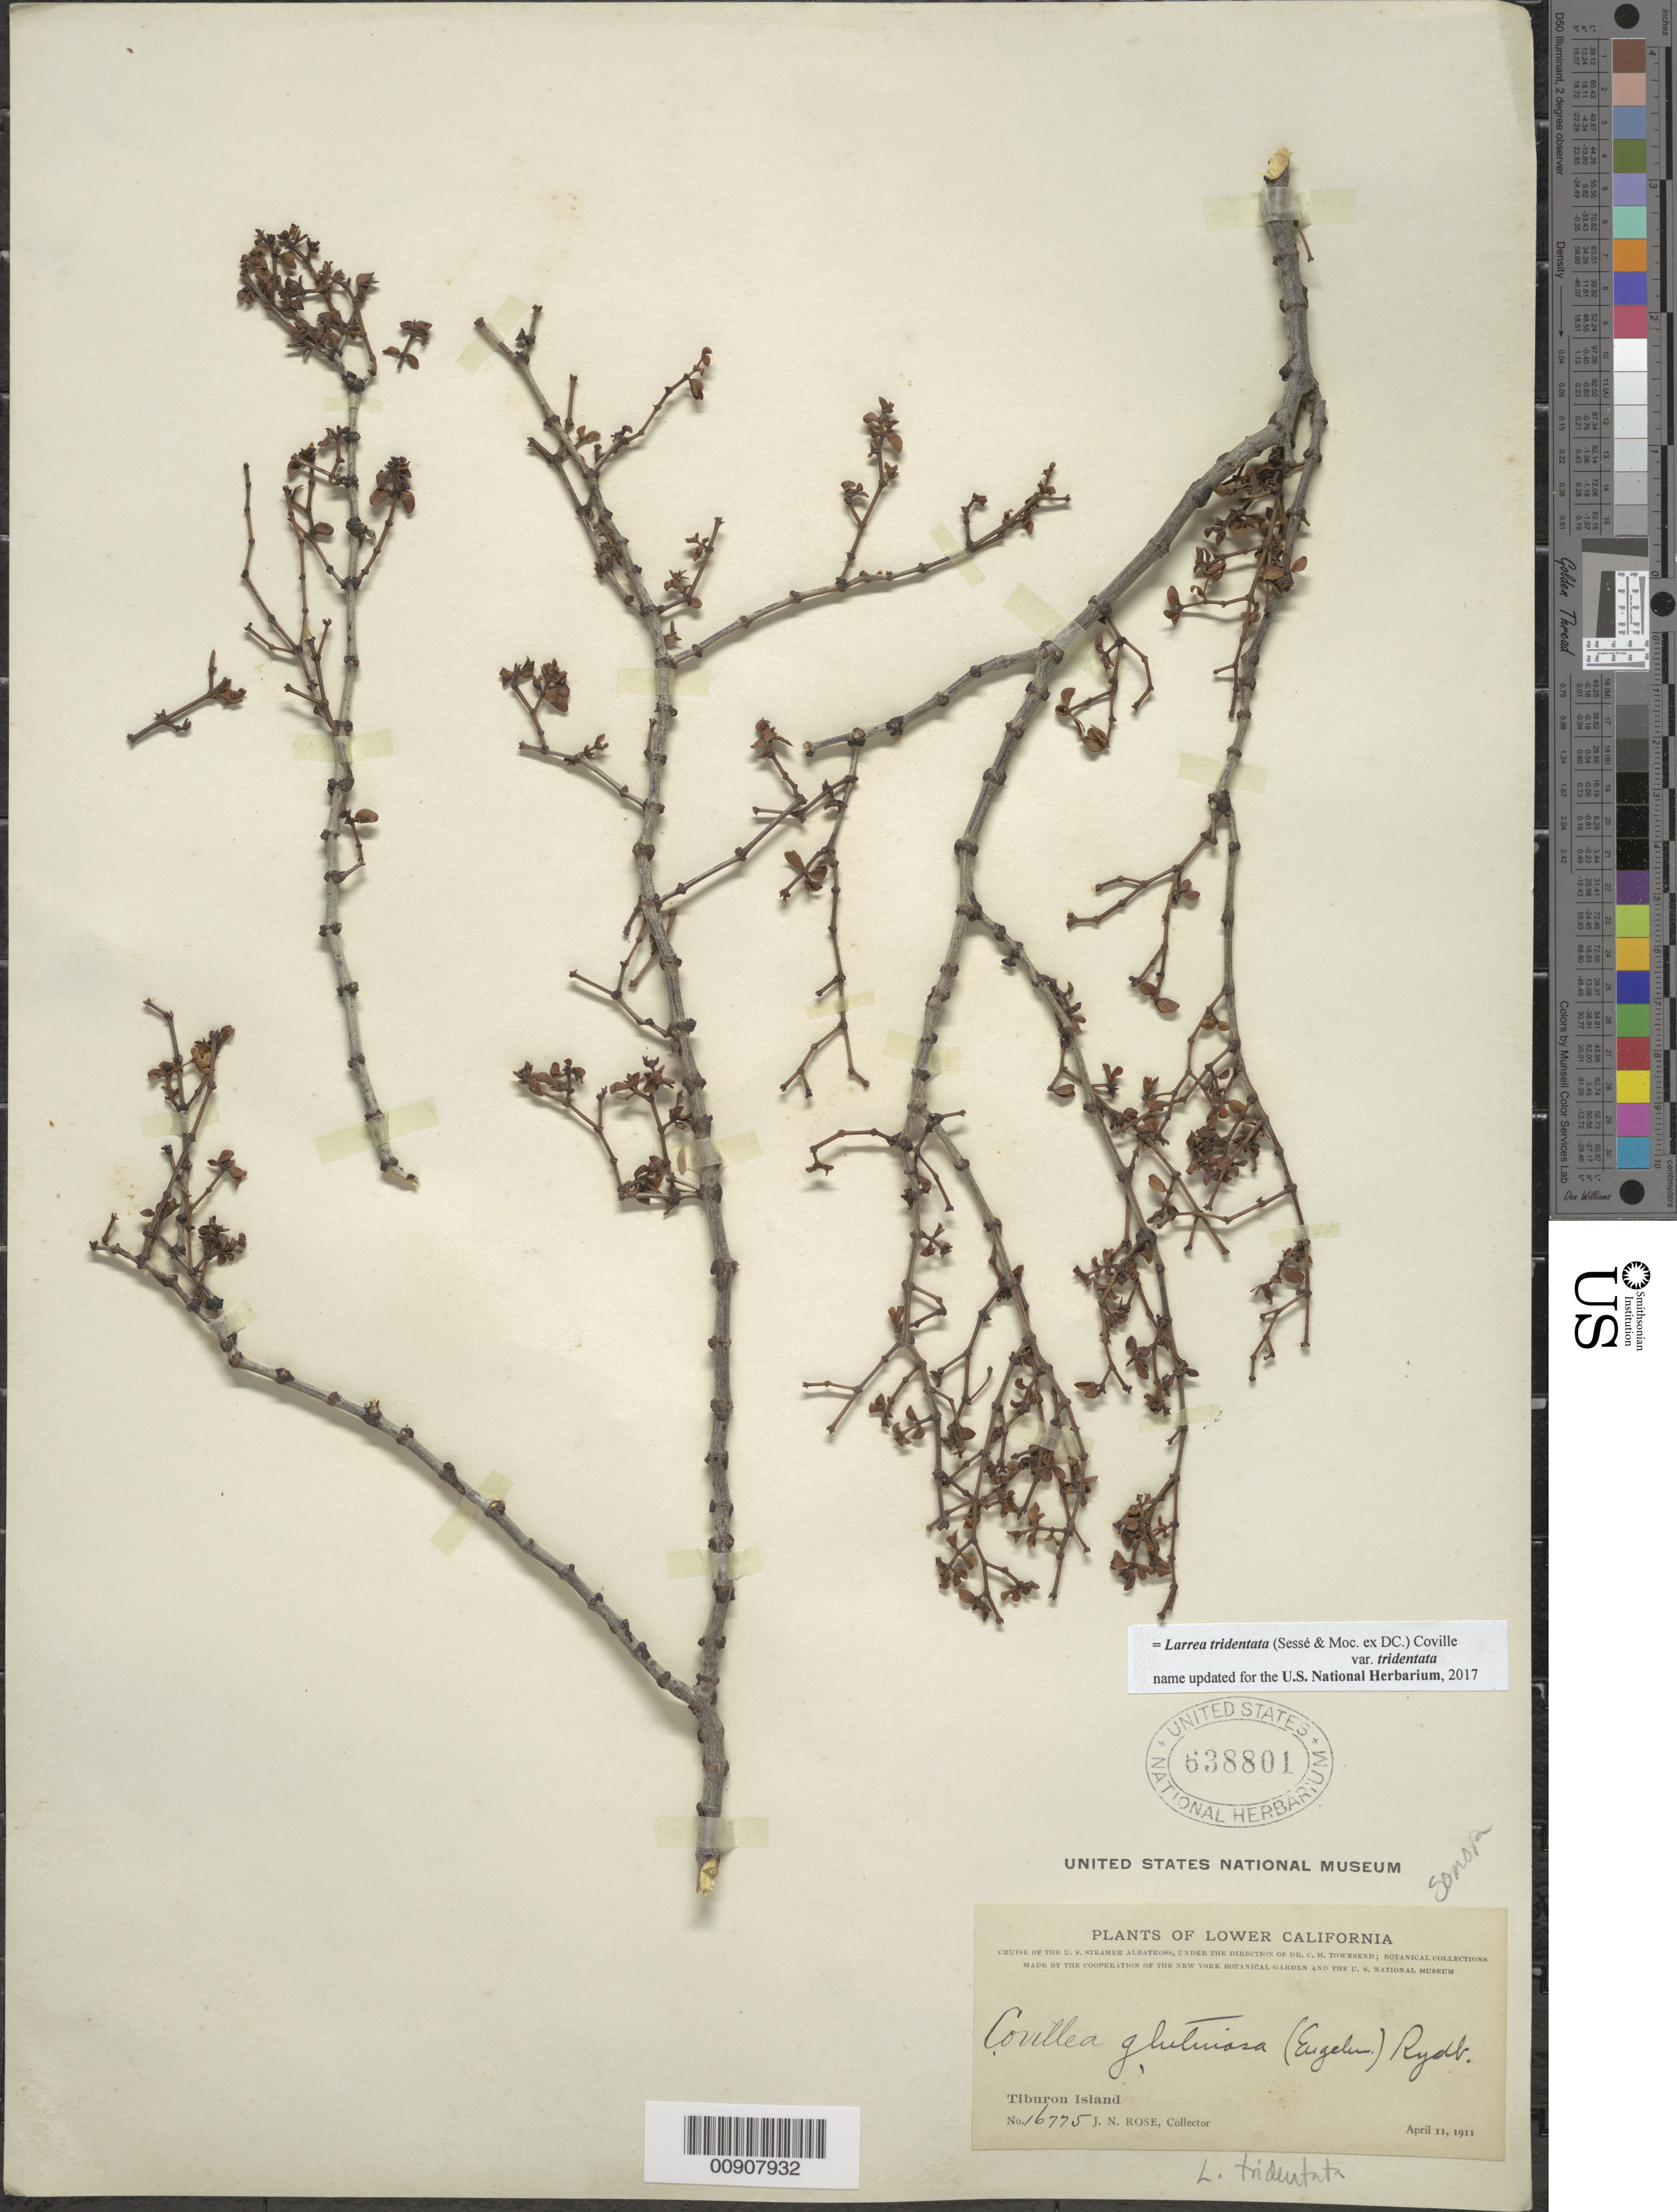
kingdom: Plantae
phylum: Tracheophyta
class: Magnoliopsida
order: Zygophyllales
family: Zygophyllaceae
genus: Larrea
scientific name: Larrea tridentata var. tridentata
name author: (Sessé & Moc. ex DC.) Coville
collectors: J. N. Rose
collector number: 16775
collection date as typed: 11 Apr 1911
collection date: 1911-04-11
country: Mexico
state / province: Sonora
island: Tiburon I.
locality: Tiburon Island.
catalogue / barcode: US 638801